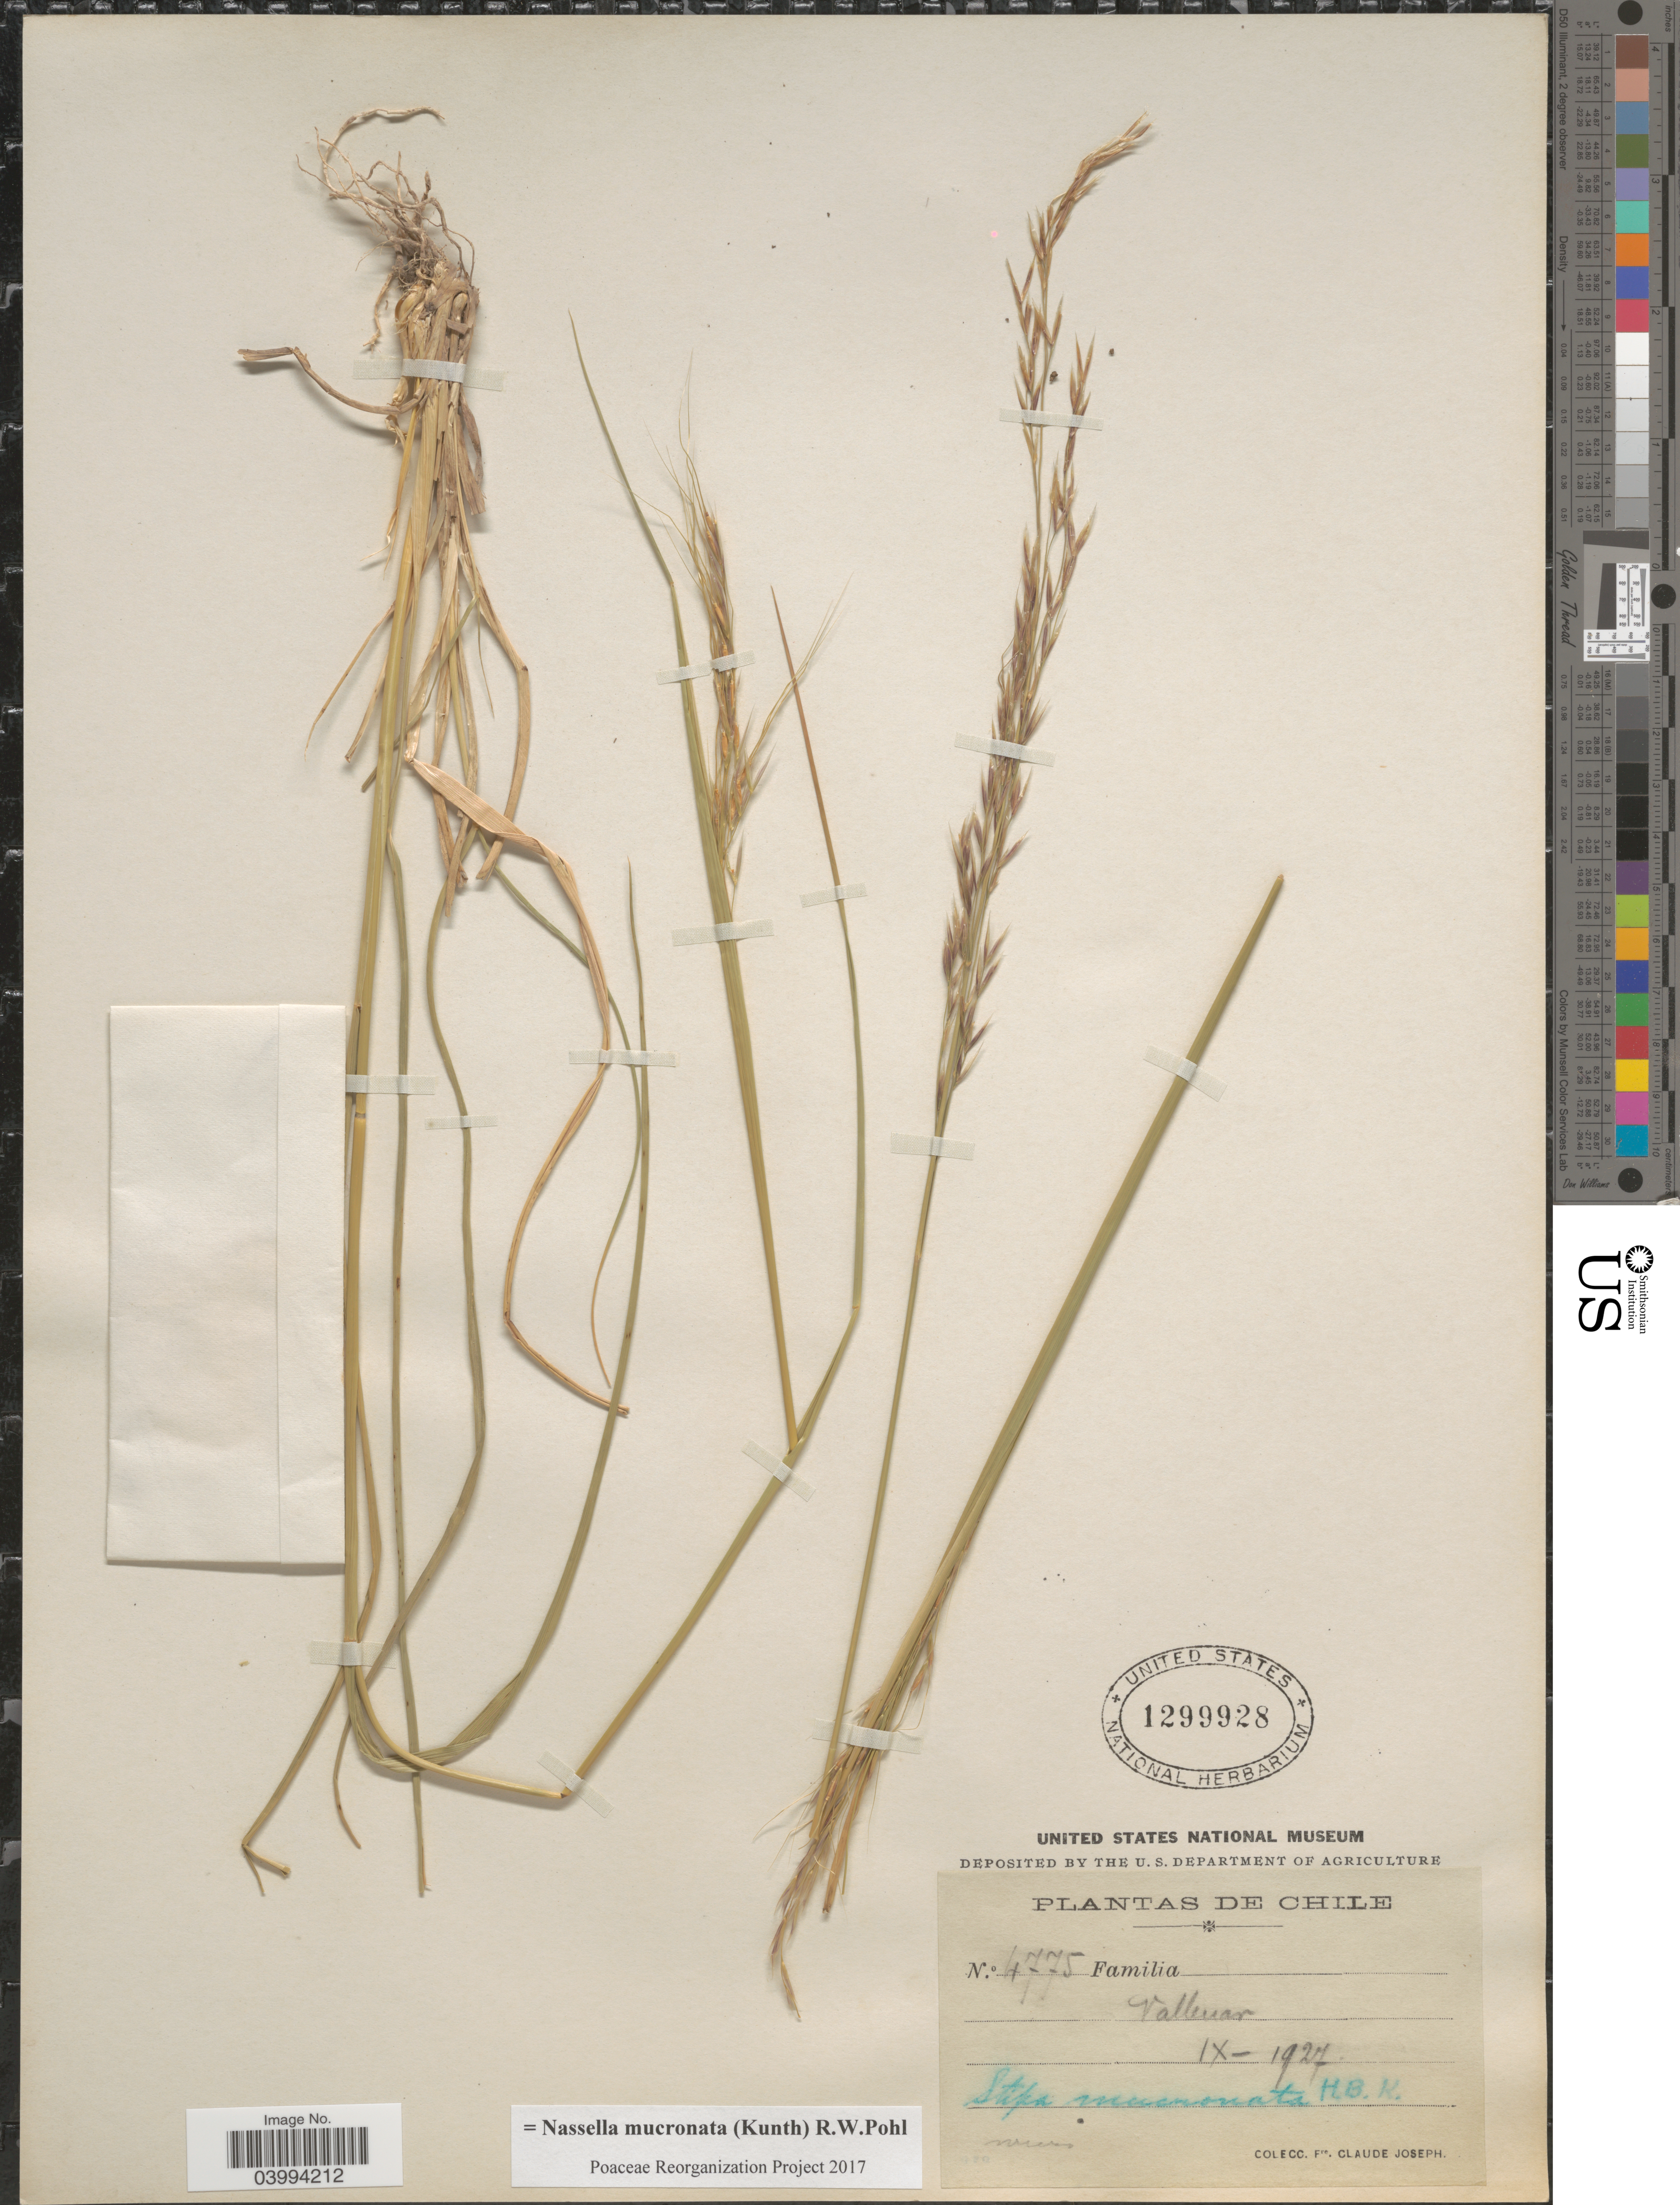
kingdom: Plantae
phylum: Tracheophyta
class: Liliopsida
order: Poales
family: Poaceae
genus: Nassella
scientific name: Nassella mucronata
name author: (Kunth) R.W. Pohl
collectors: Bro. Claude-Joseph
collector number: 4775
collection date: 1927-09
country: Chile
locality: Vallenar.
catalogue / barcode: US 1299928